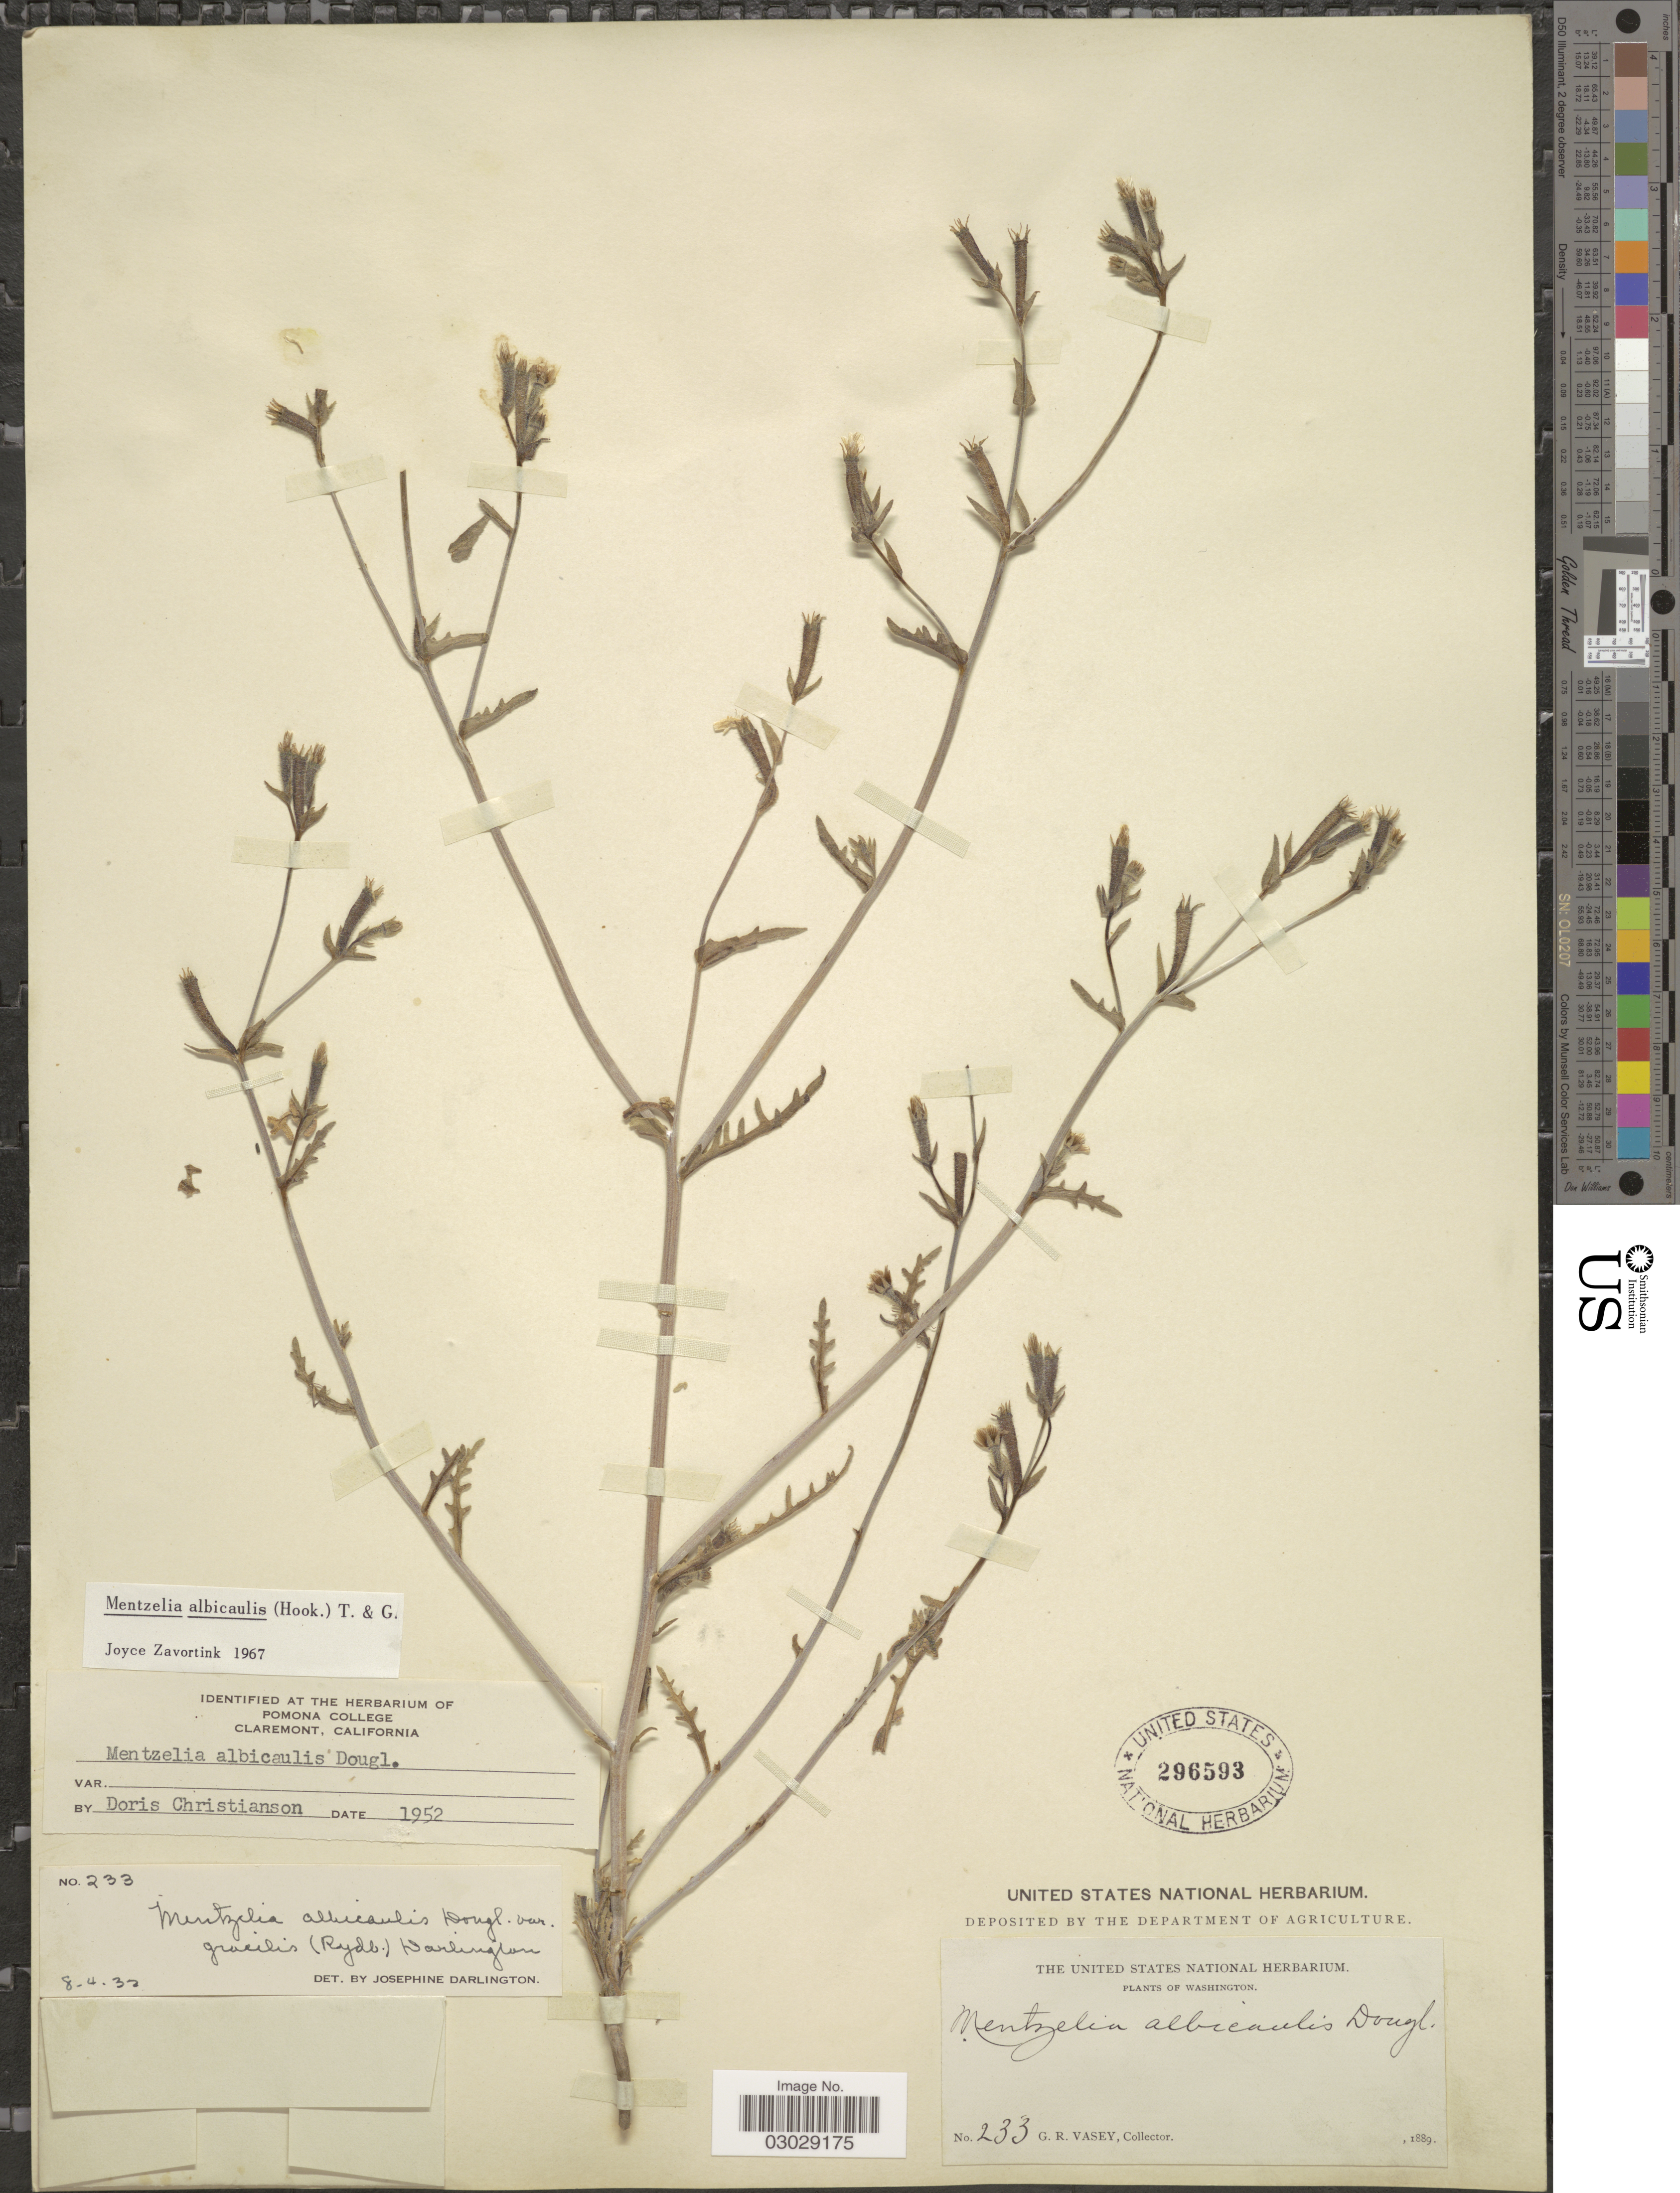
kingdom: Plantae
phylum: Tracheophyta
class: Magnoliopsida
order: Cornales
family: Loasaceae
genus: Mentzelia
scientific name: Mentzelia albicaulis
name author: (Douglas ex Hook.) Douglas ex Torr. & A. Gray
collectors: G. R. Vasey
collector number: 233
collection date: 1889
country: United States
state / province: Washington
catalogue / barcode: US 296593